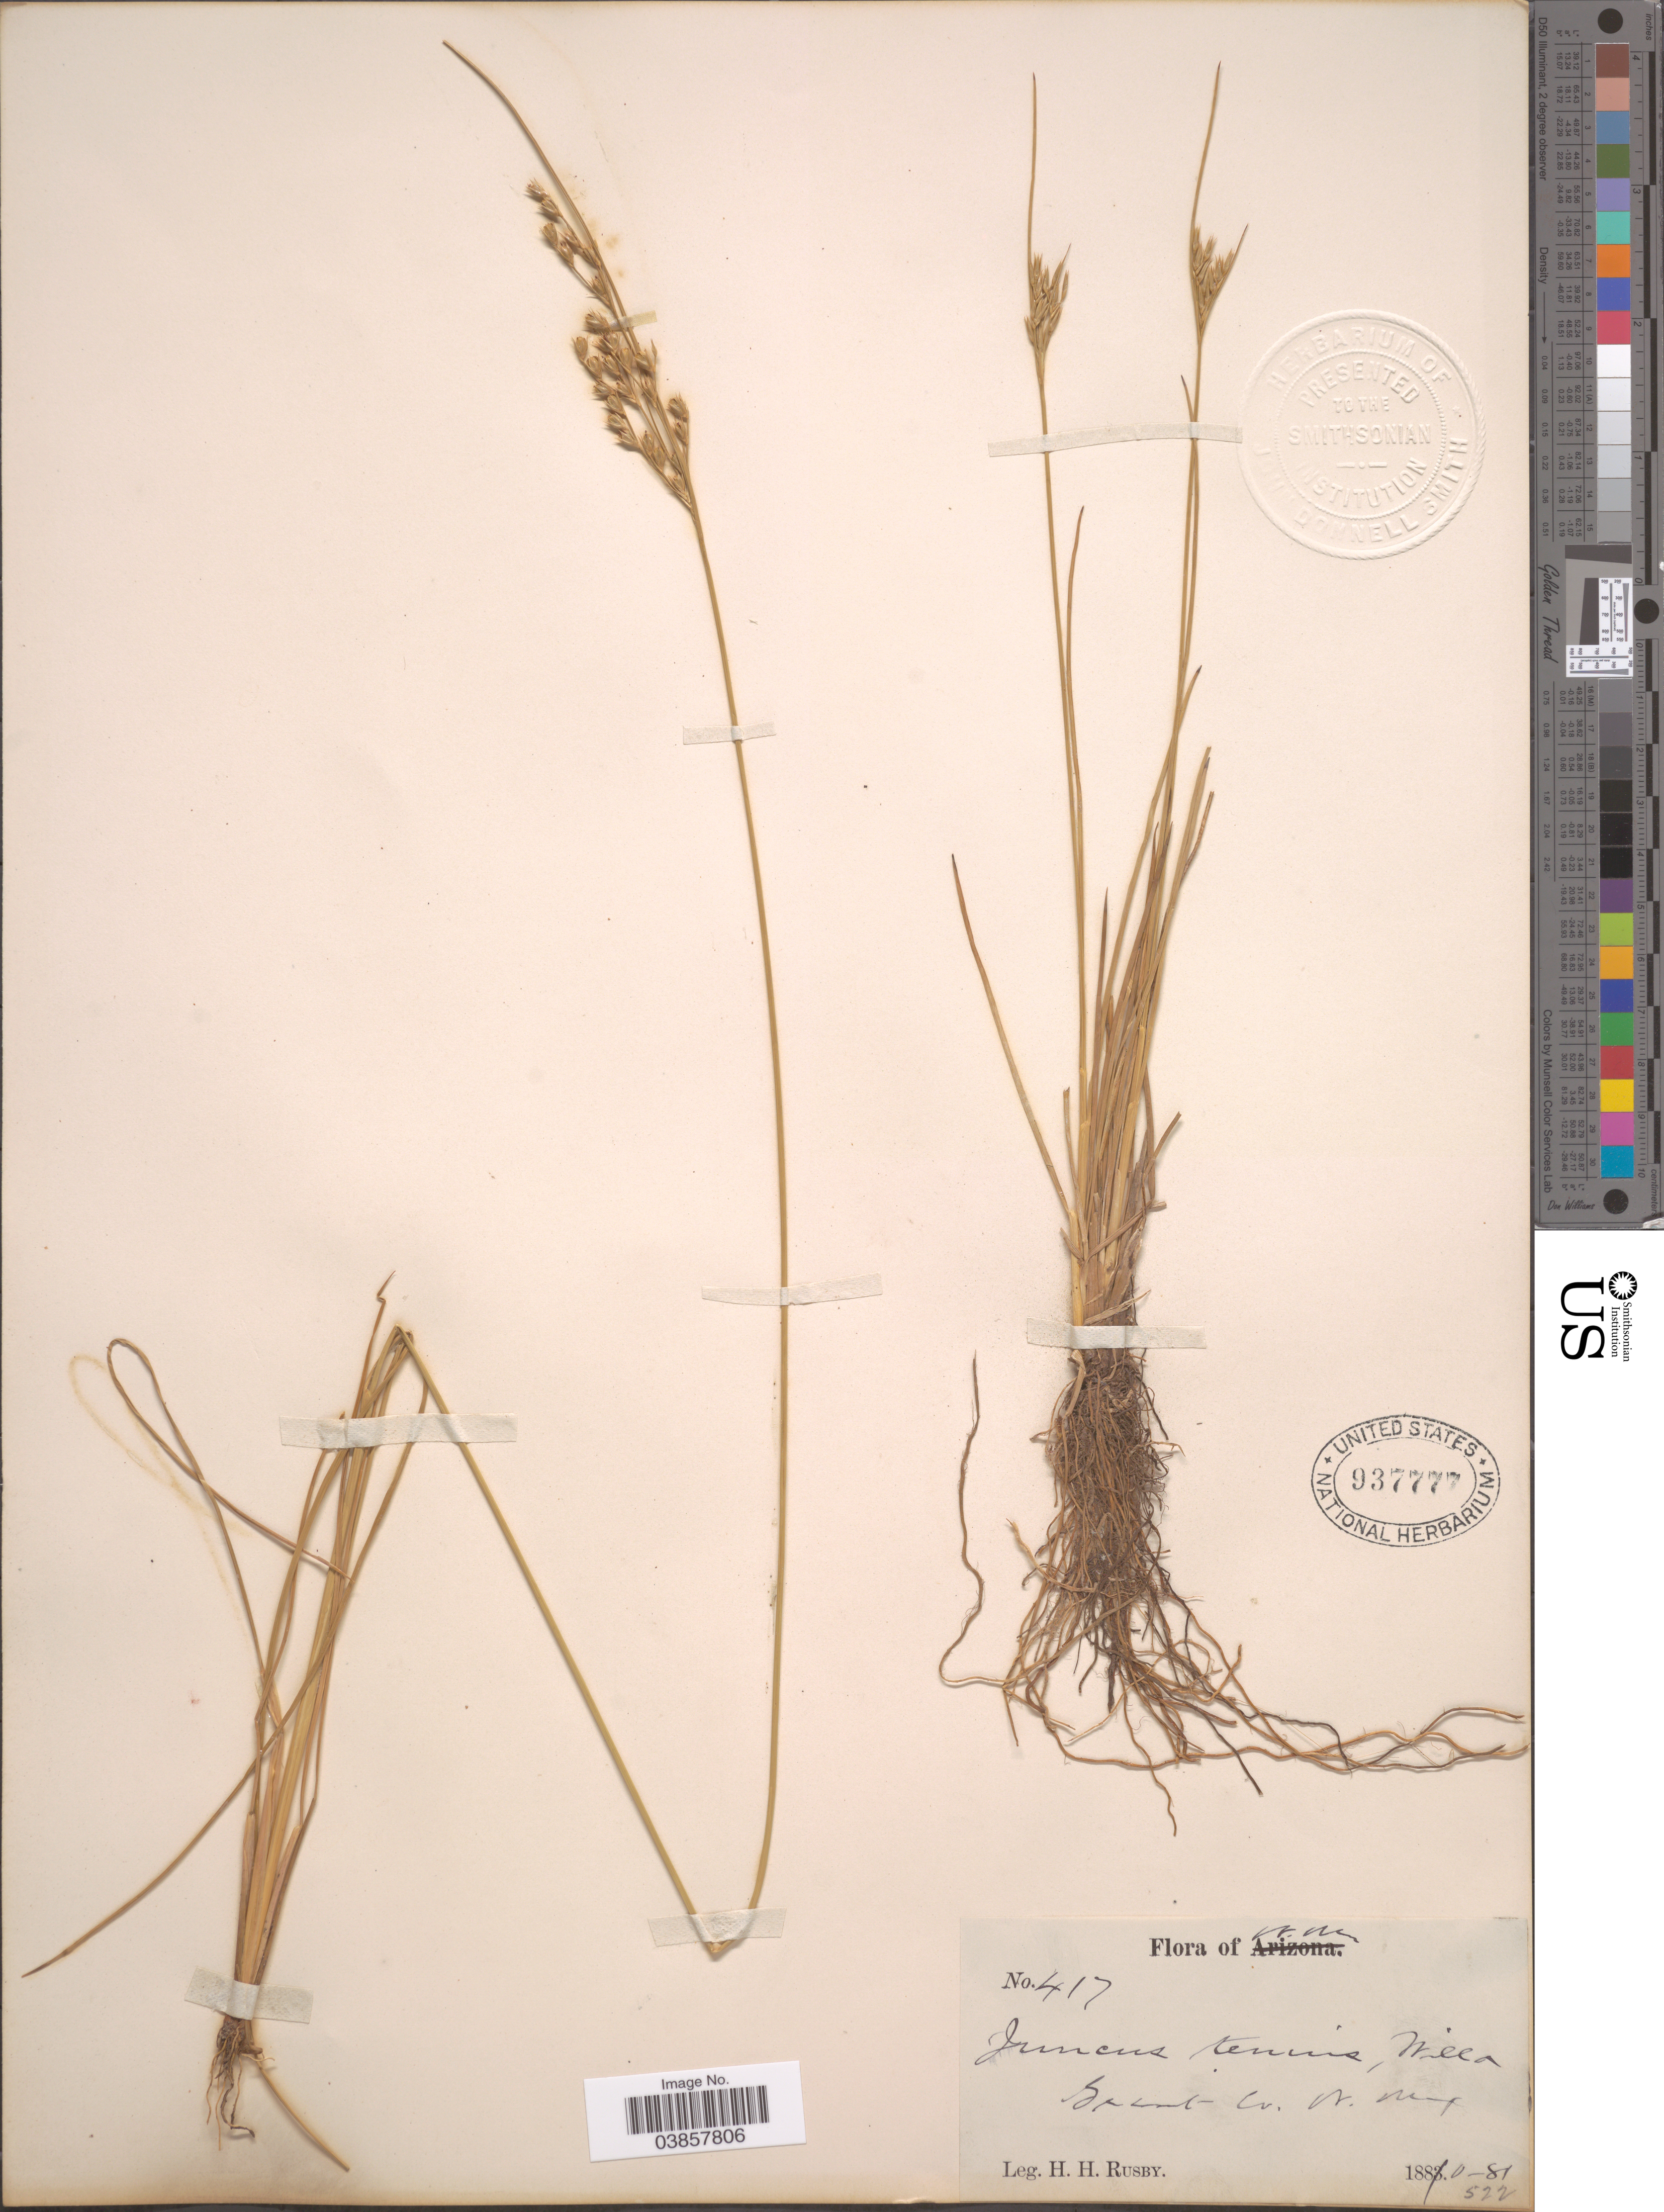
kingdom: Plantae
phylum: Tracheophyta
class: Liliopsida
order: Poales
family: Juncaceae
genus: Juncus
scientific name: Juncus tenuis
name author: Willd.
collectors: H. H. Rusby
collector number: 417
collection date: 1880/1881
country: United States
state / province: New Mexico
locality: Grant Co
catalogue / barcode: US 937777